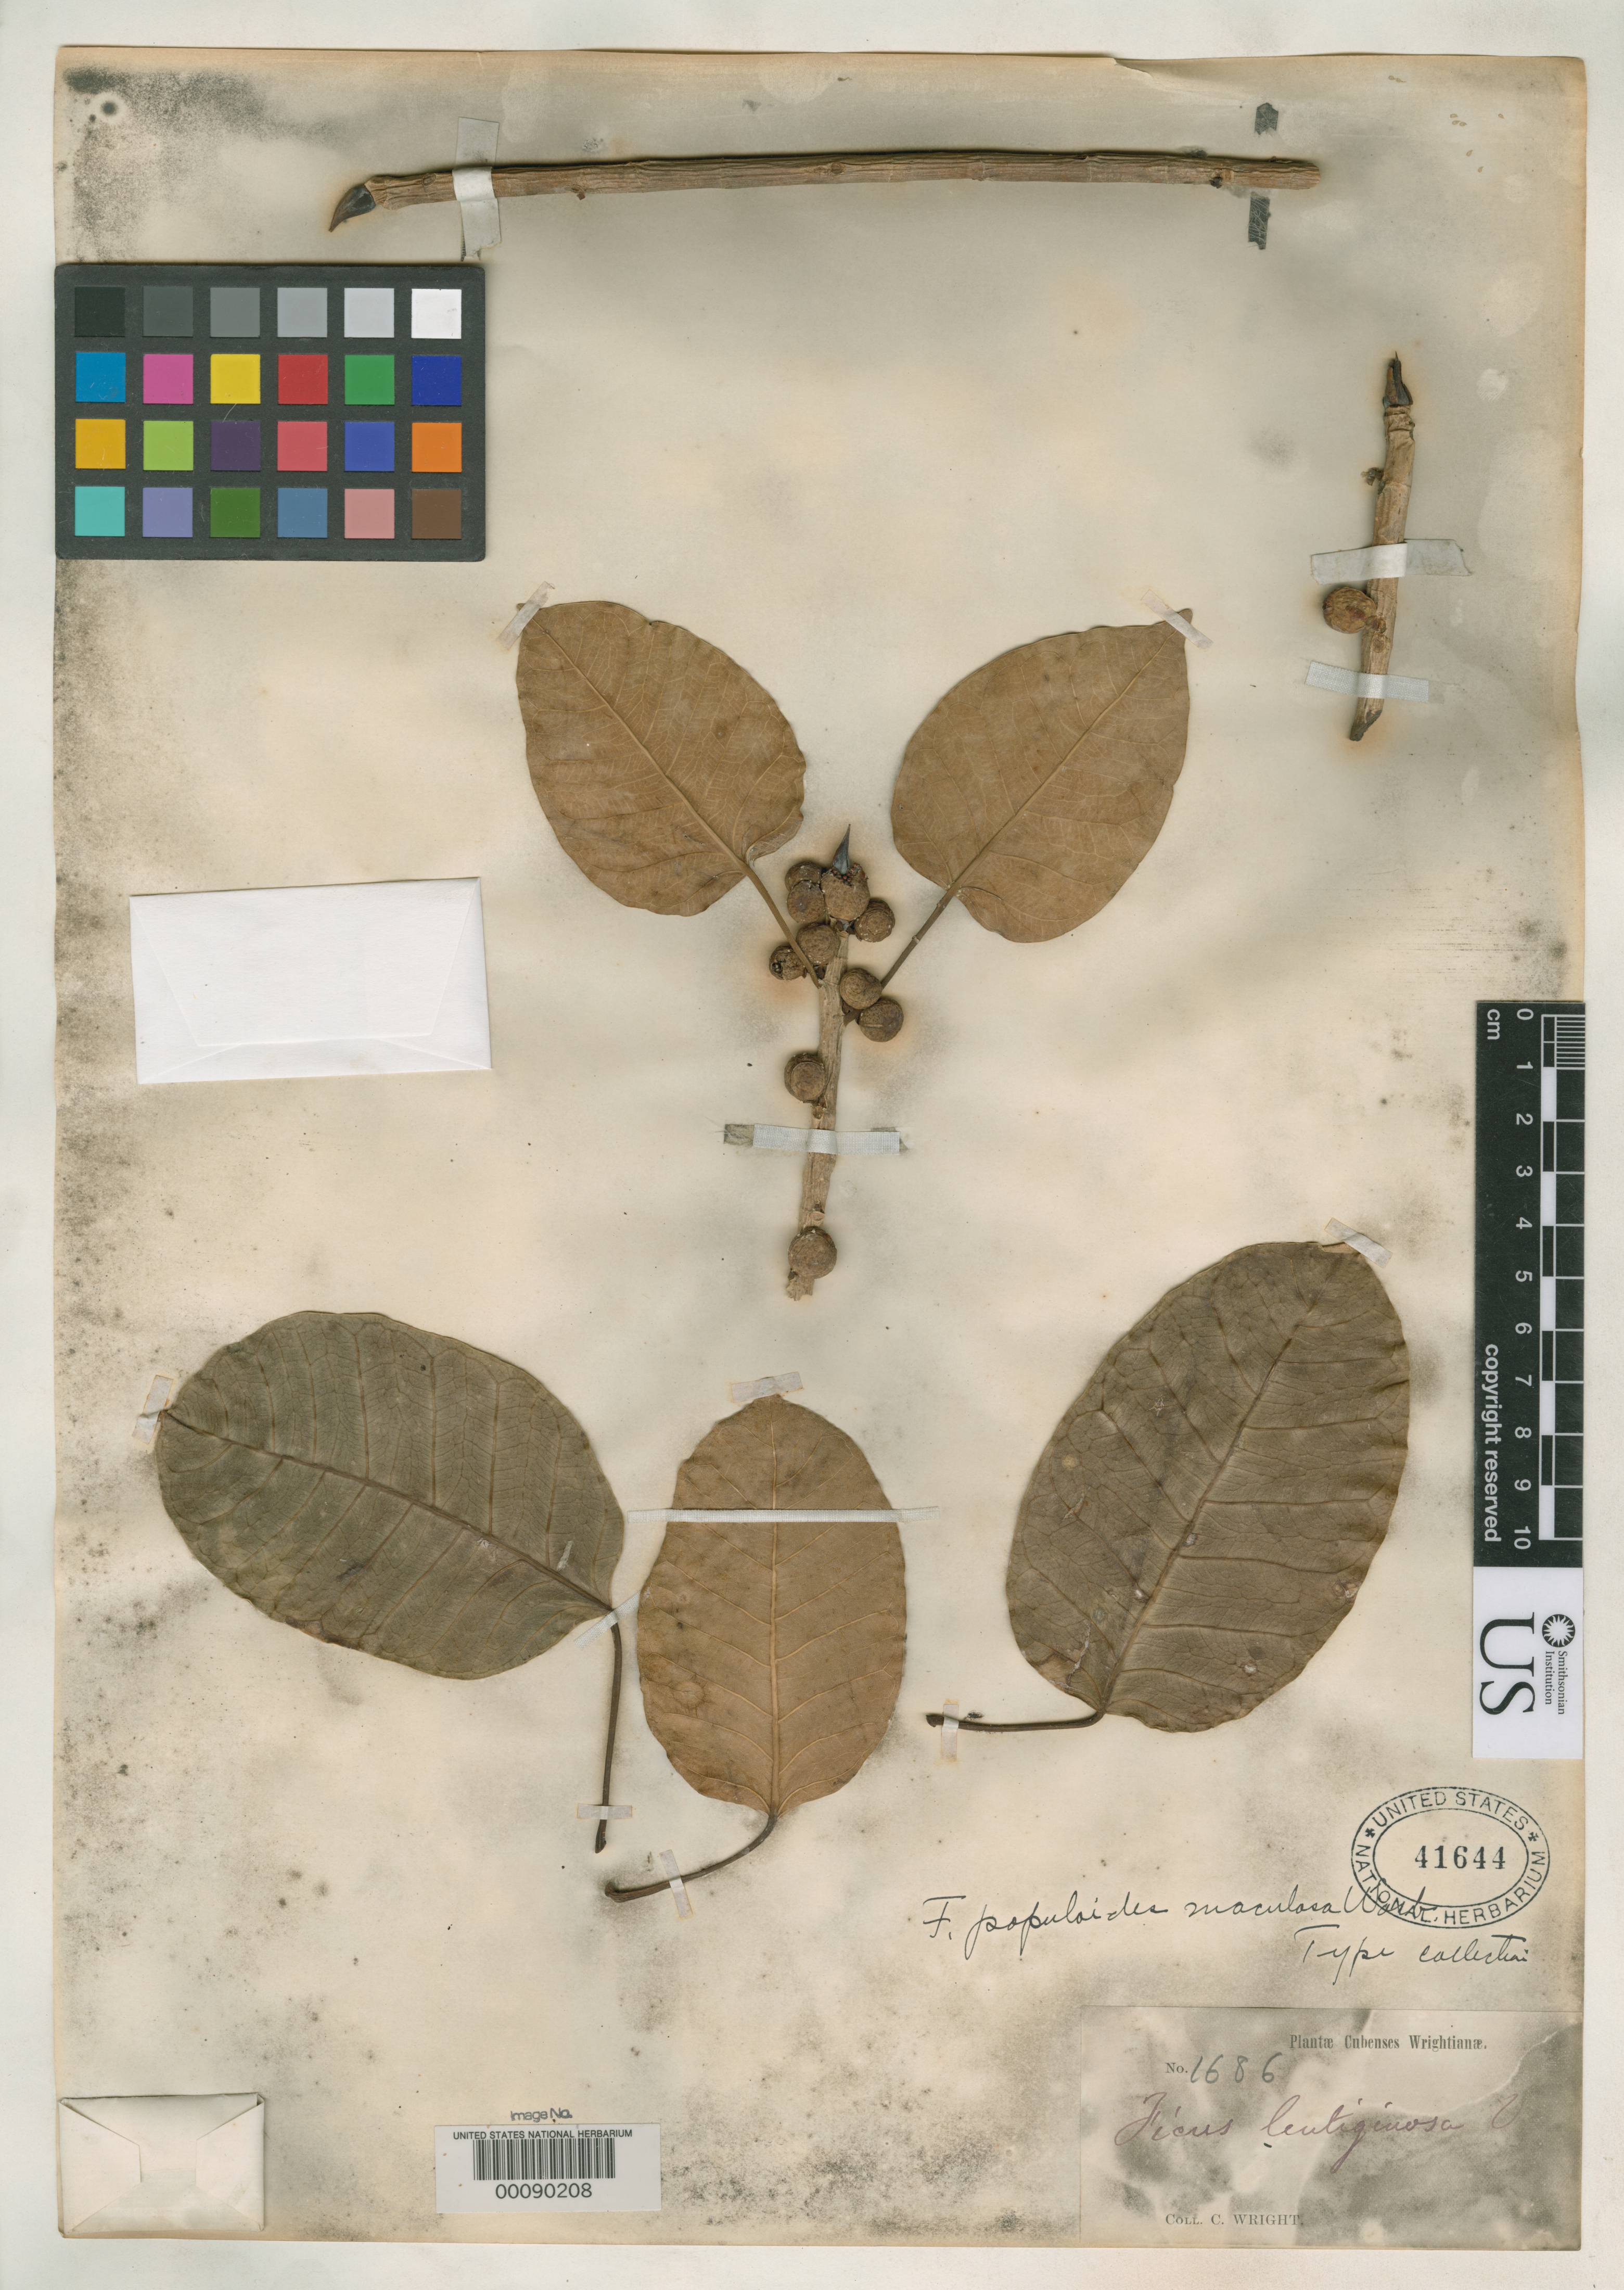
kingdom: Plantae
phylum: Tracheophyta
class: Magnoliopsida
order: Rosales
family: Moraceae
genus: Ficus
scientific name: Ficus populoides var. maculosa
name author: Warb. in Urb.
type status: Syntype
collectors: C. Wright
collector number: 1686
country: Cuba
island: Greater Antilles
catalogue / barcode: US 41644